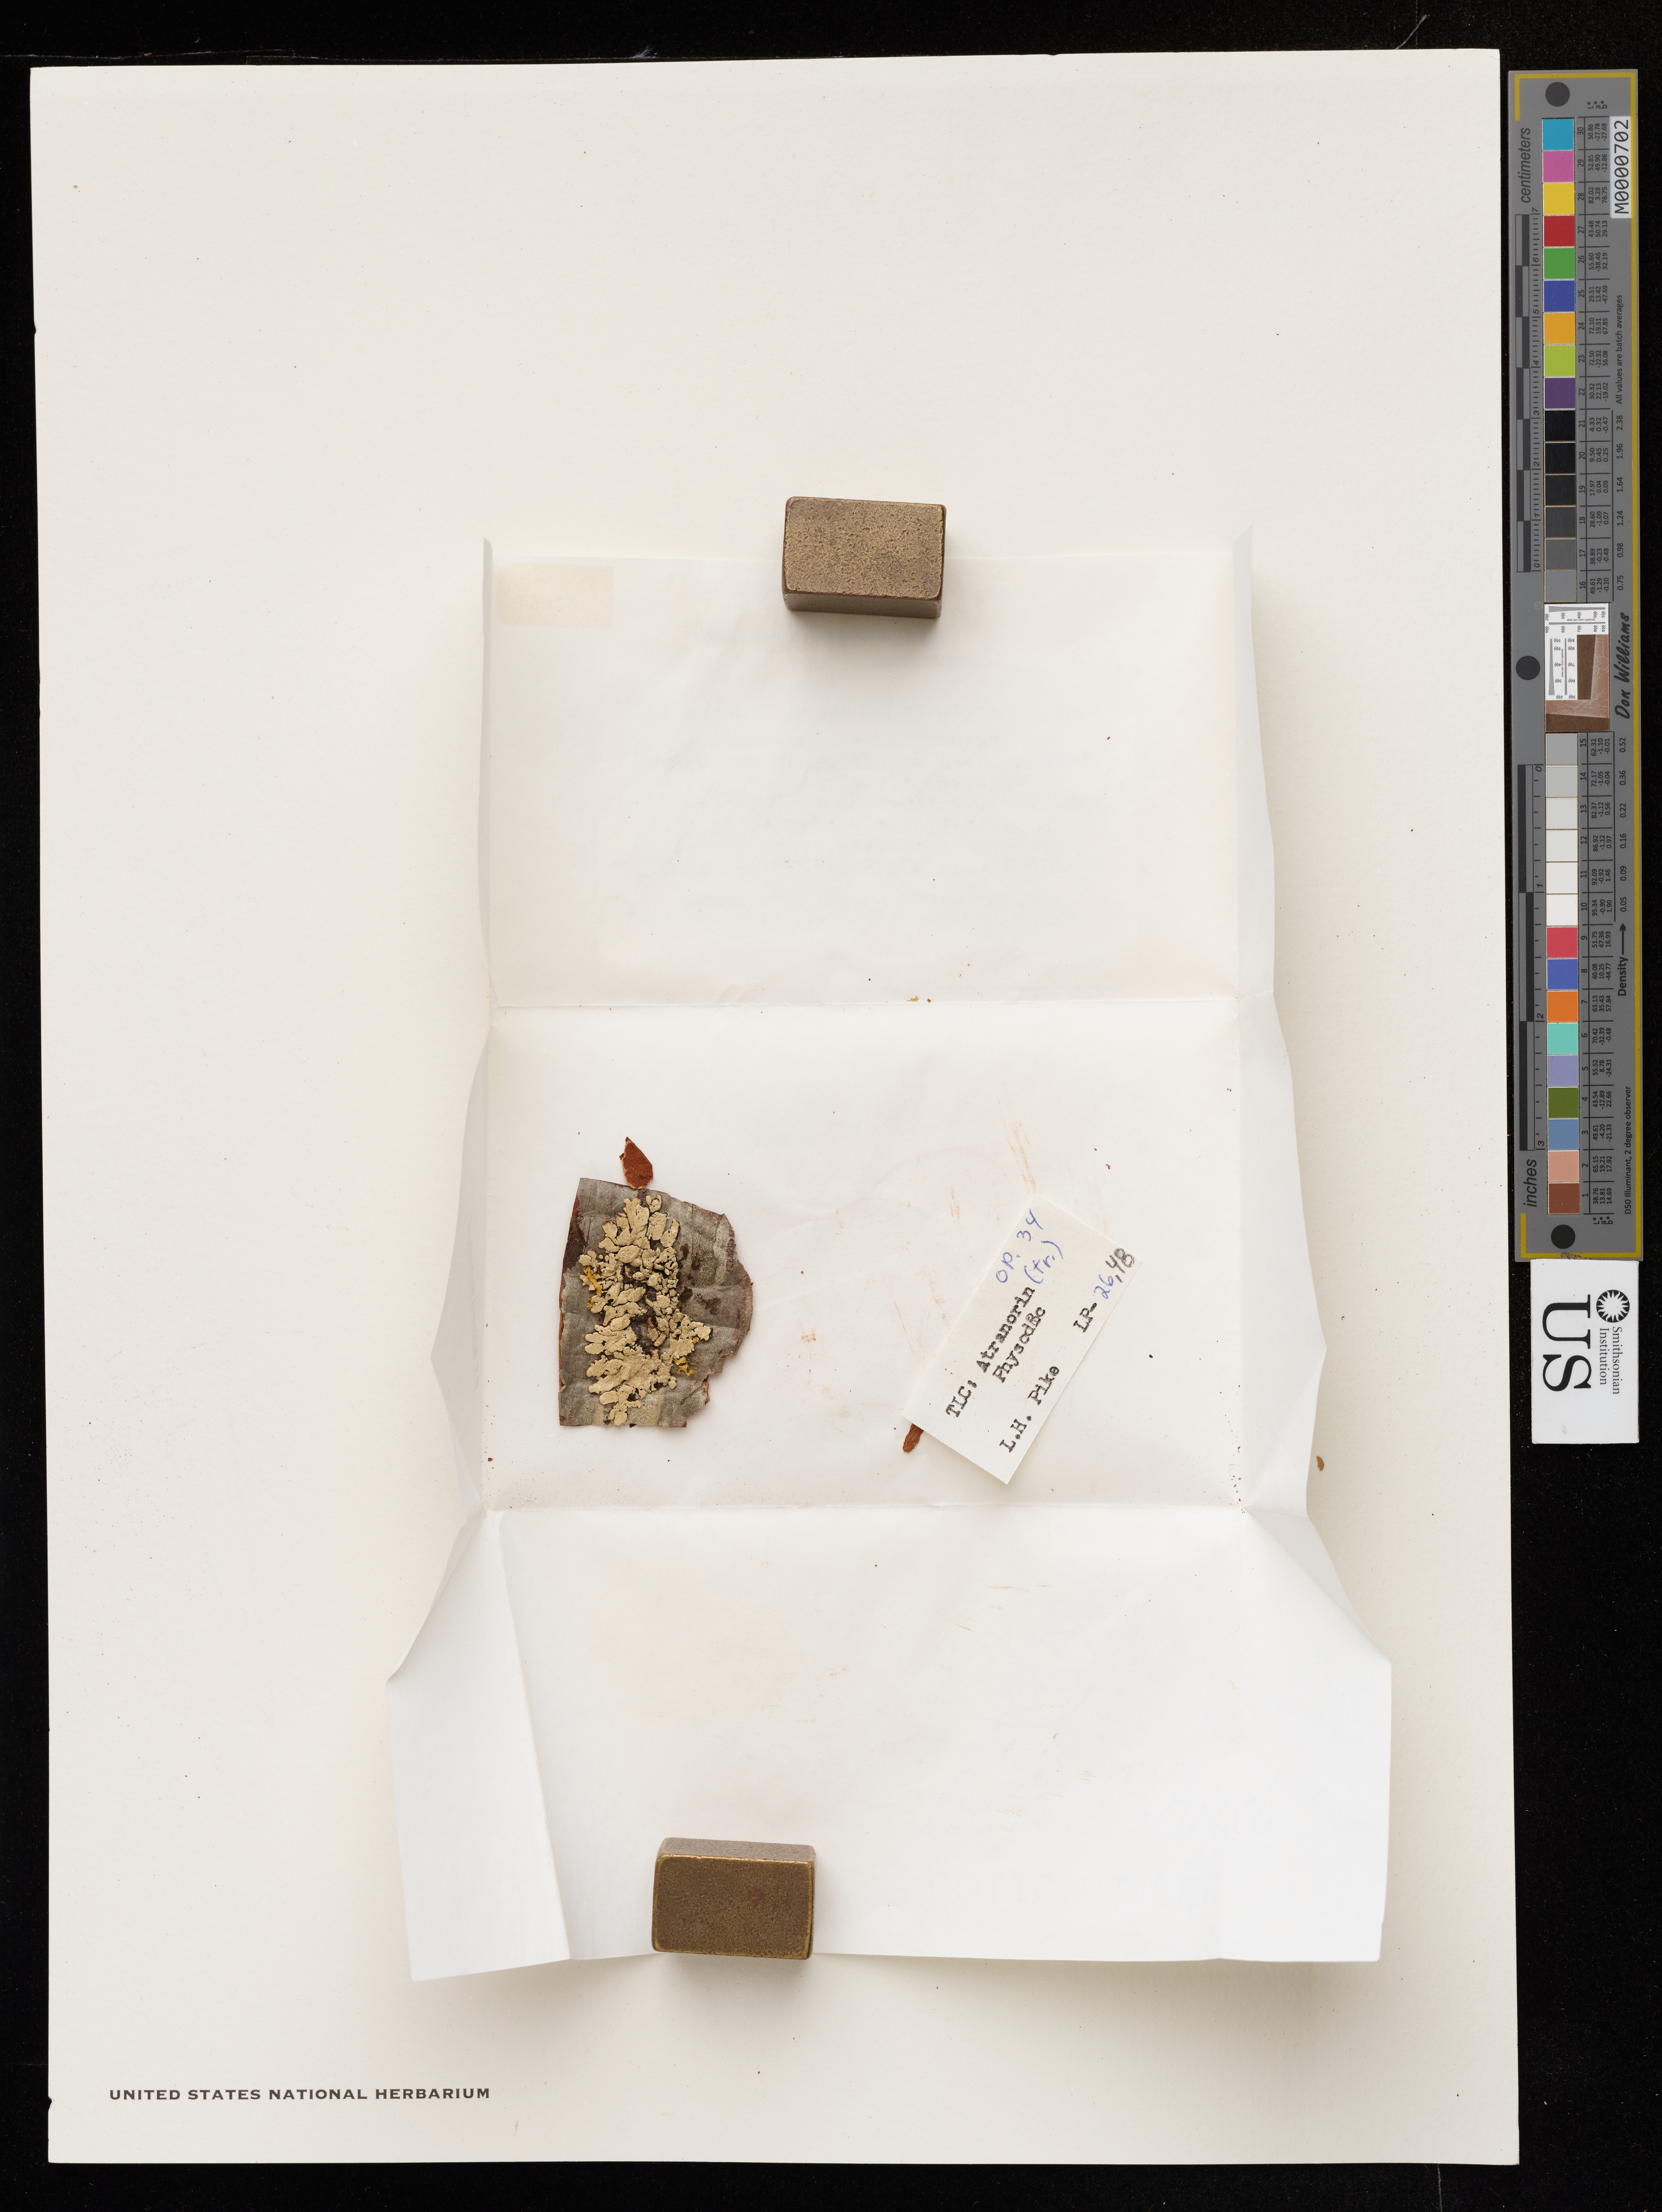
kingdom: Fungi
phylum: Ascomycota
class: Lecanoromycetes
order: Lecanorales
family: Parmeliaceae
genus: Hypogymnia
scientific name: Hypogymnia occidentalis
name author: L.H. Pike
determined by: McCune, B.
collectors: G. R. Hoffman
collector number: Grh Op-34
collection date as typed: Jun 1966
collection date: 1966-06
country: United States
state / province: Washington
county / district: Chelan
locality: Wenatchee nat. forest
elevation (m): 0